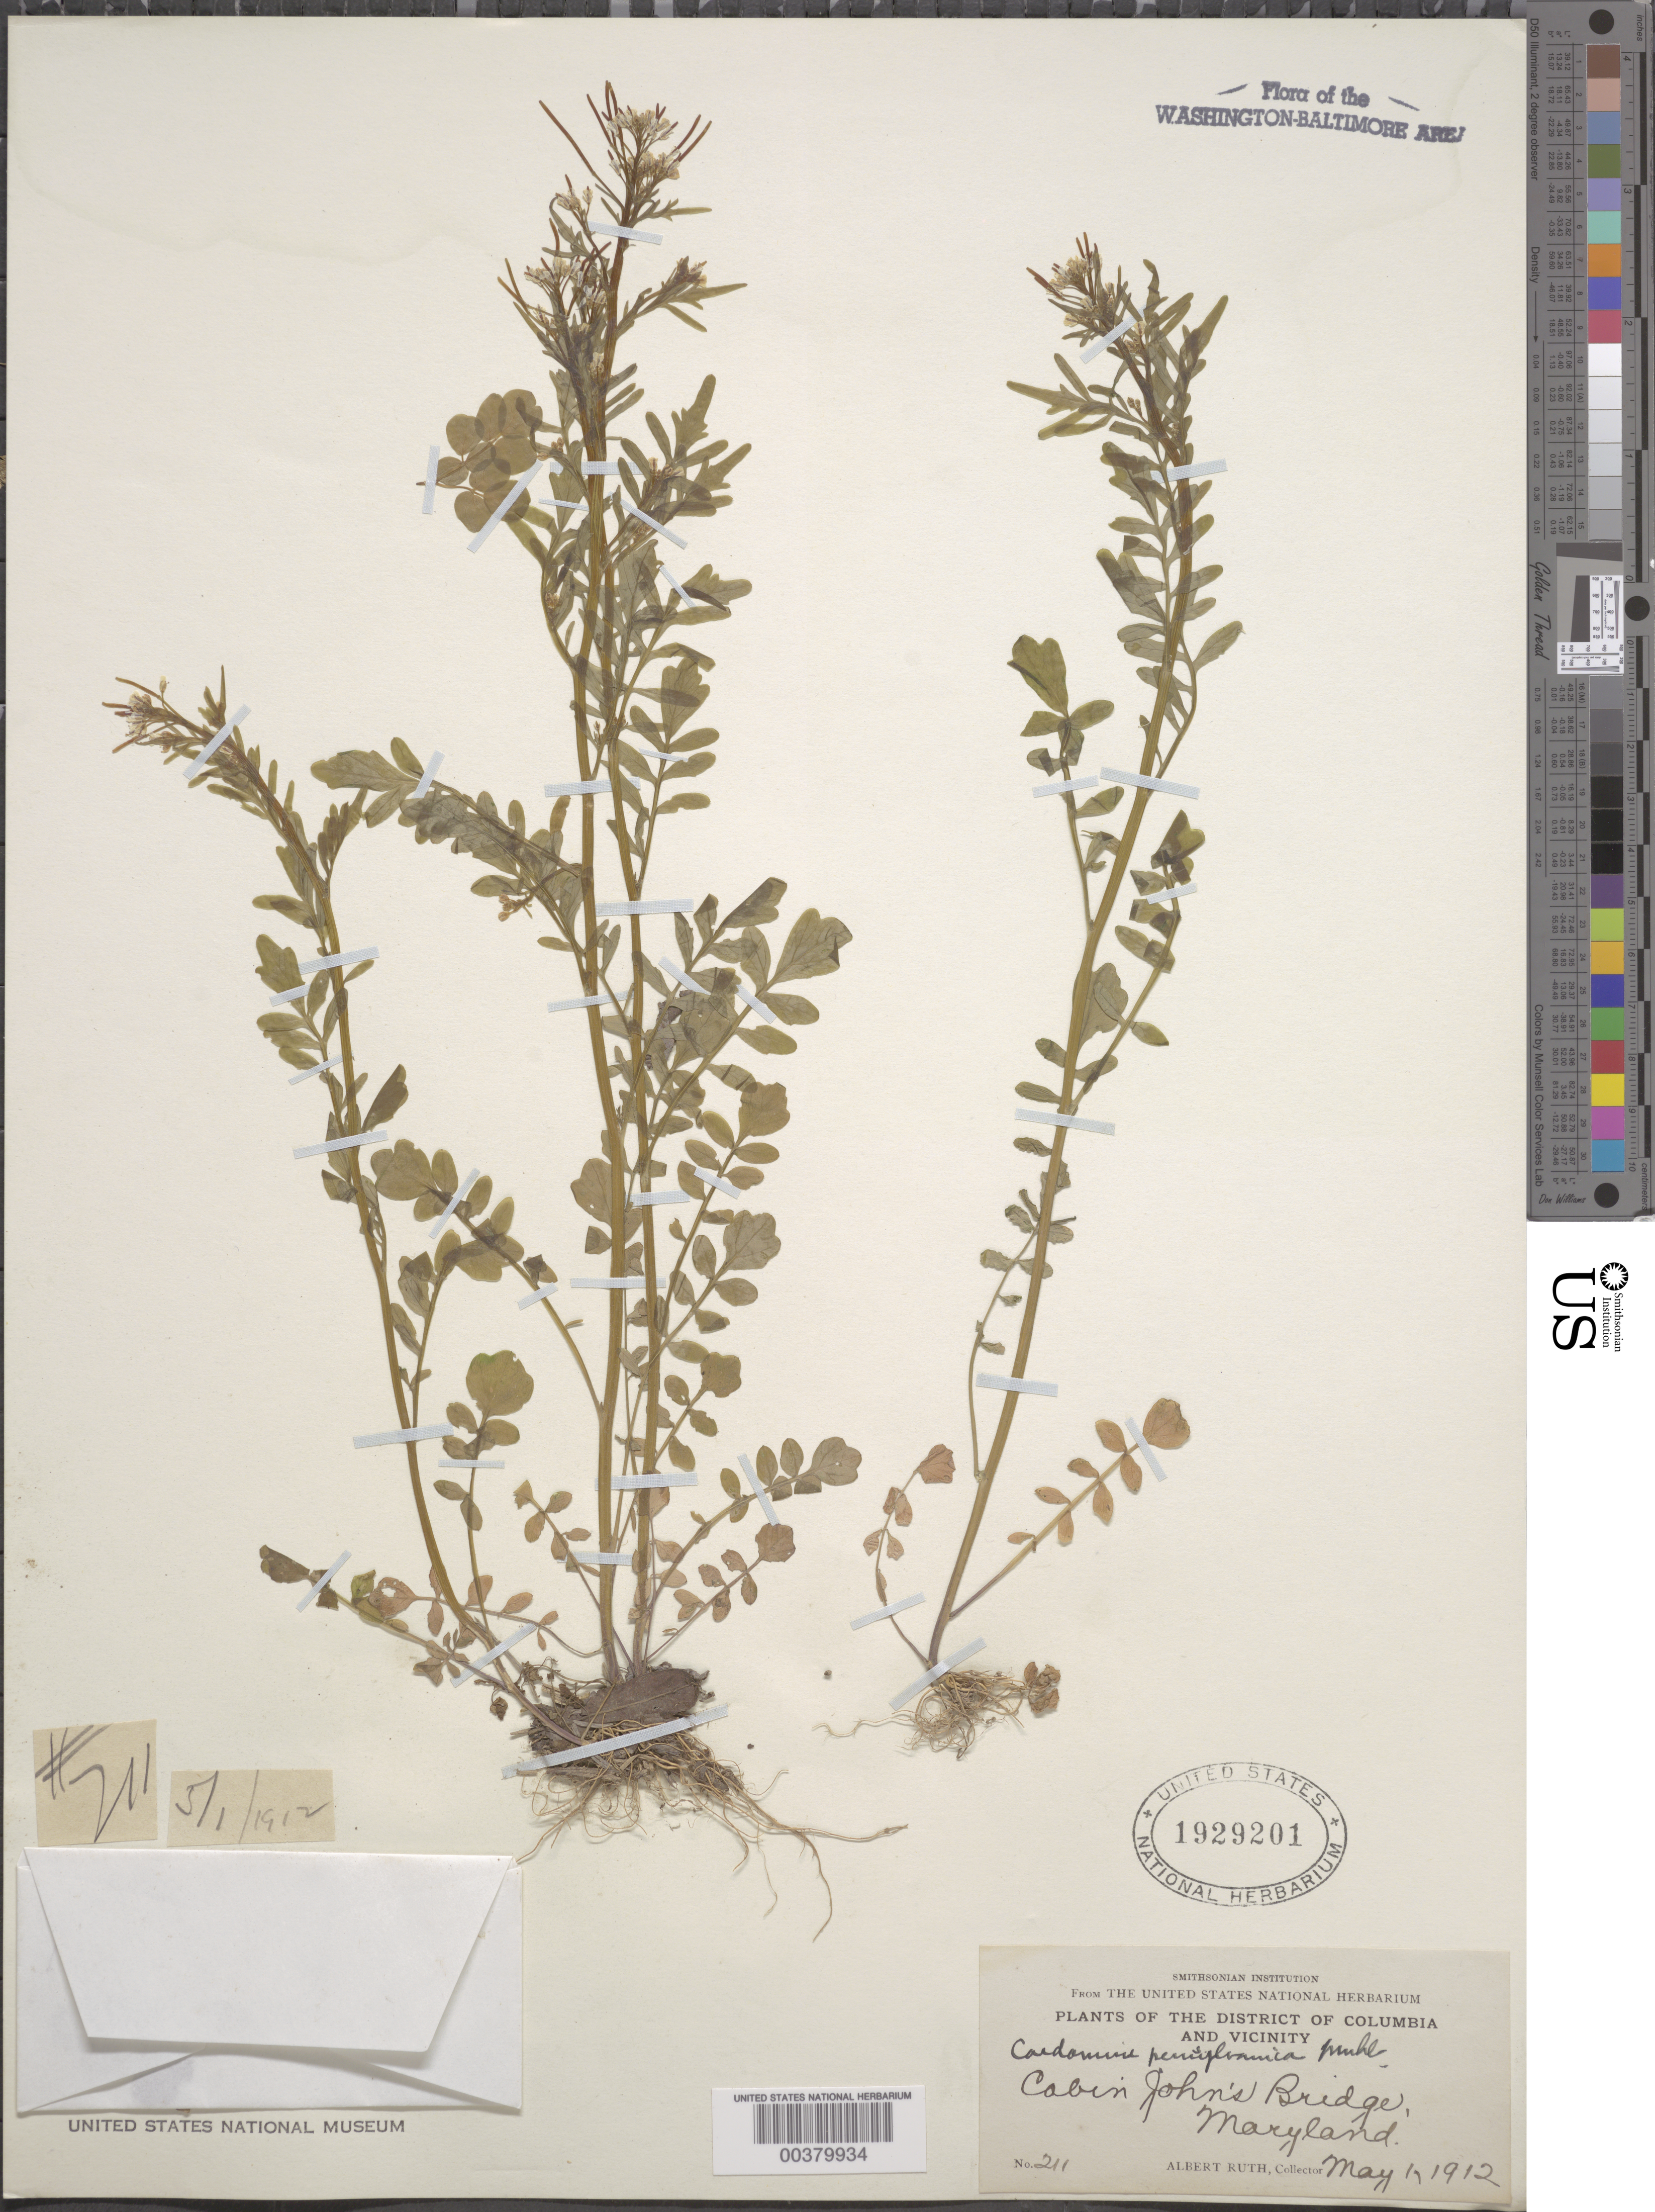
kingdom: Plantae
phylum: Tracheophyta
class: Magnoliopsida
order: Brassicales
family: Brassicaceae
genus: Cardamine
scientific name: Cardamine pensylvanica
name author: Muhl. ex Willd.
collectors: A. Ruth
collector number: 211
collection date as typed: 01 May 1912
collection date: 1912-05-01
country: United States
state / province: Maryland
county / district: Montgomery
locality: Cabin John Bridge C. & O. Canal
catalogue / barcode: US 1929201